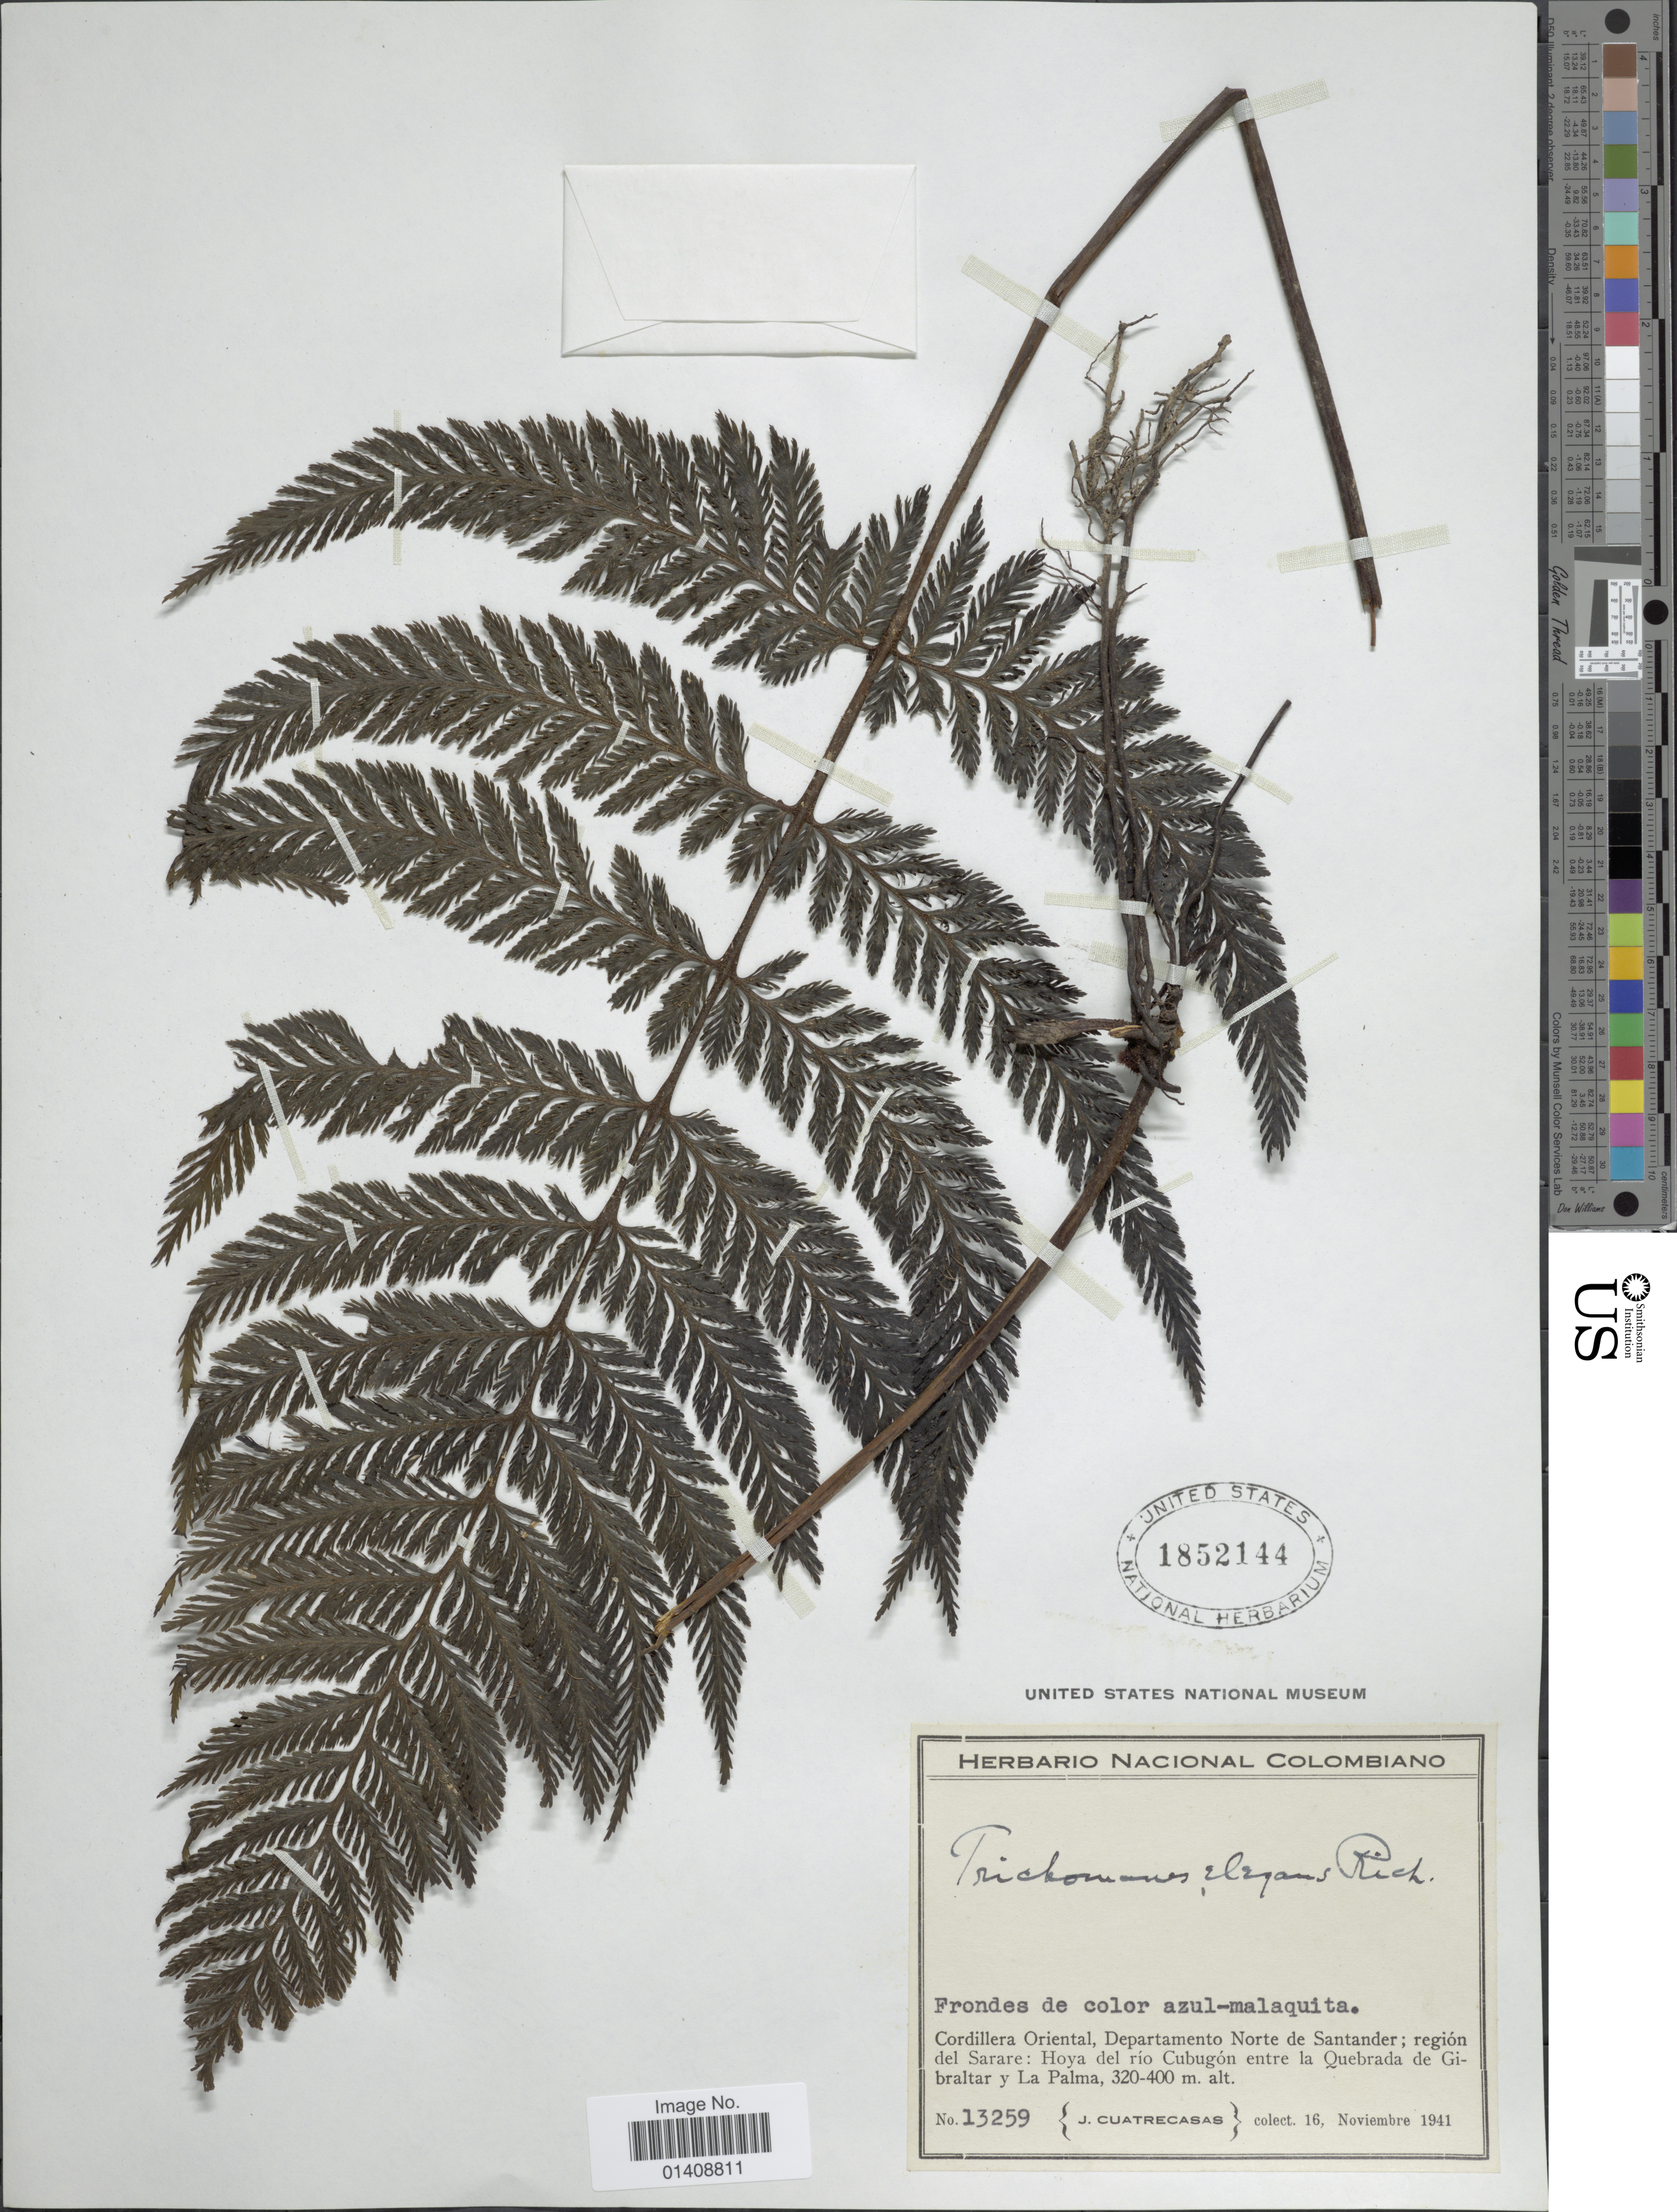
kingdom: Plantae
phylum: Tracheophyta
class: Polypodiopsida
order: Hymenophyllales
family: Hymenophyllaceae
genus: Trichomanes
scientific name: Trichomanes elegans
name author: Rich.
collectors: J. Cuatrecasas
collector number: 13259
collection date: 1941-11-16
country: Colombia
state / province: Norte de Santander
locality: Cordillera Oriental: region del Sarare: Hoya del rio Cubugon entre la Quebrada de Gibraltar y La Palma.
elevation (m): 320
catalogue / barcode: US 1852144